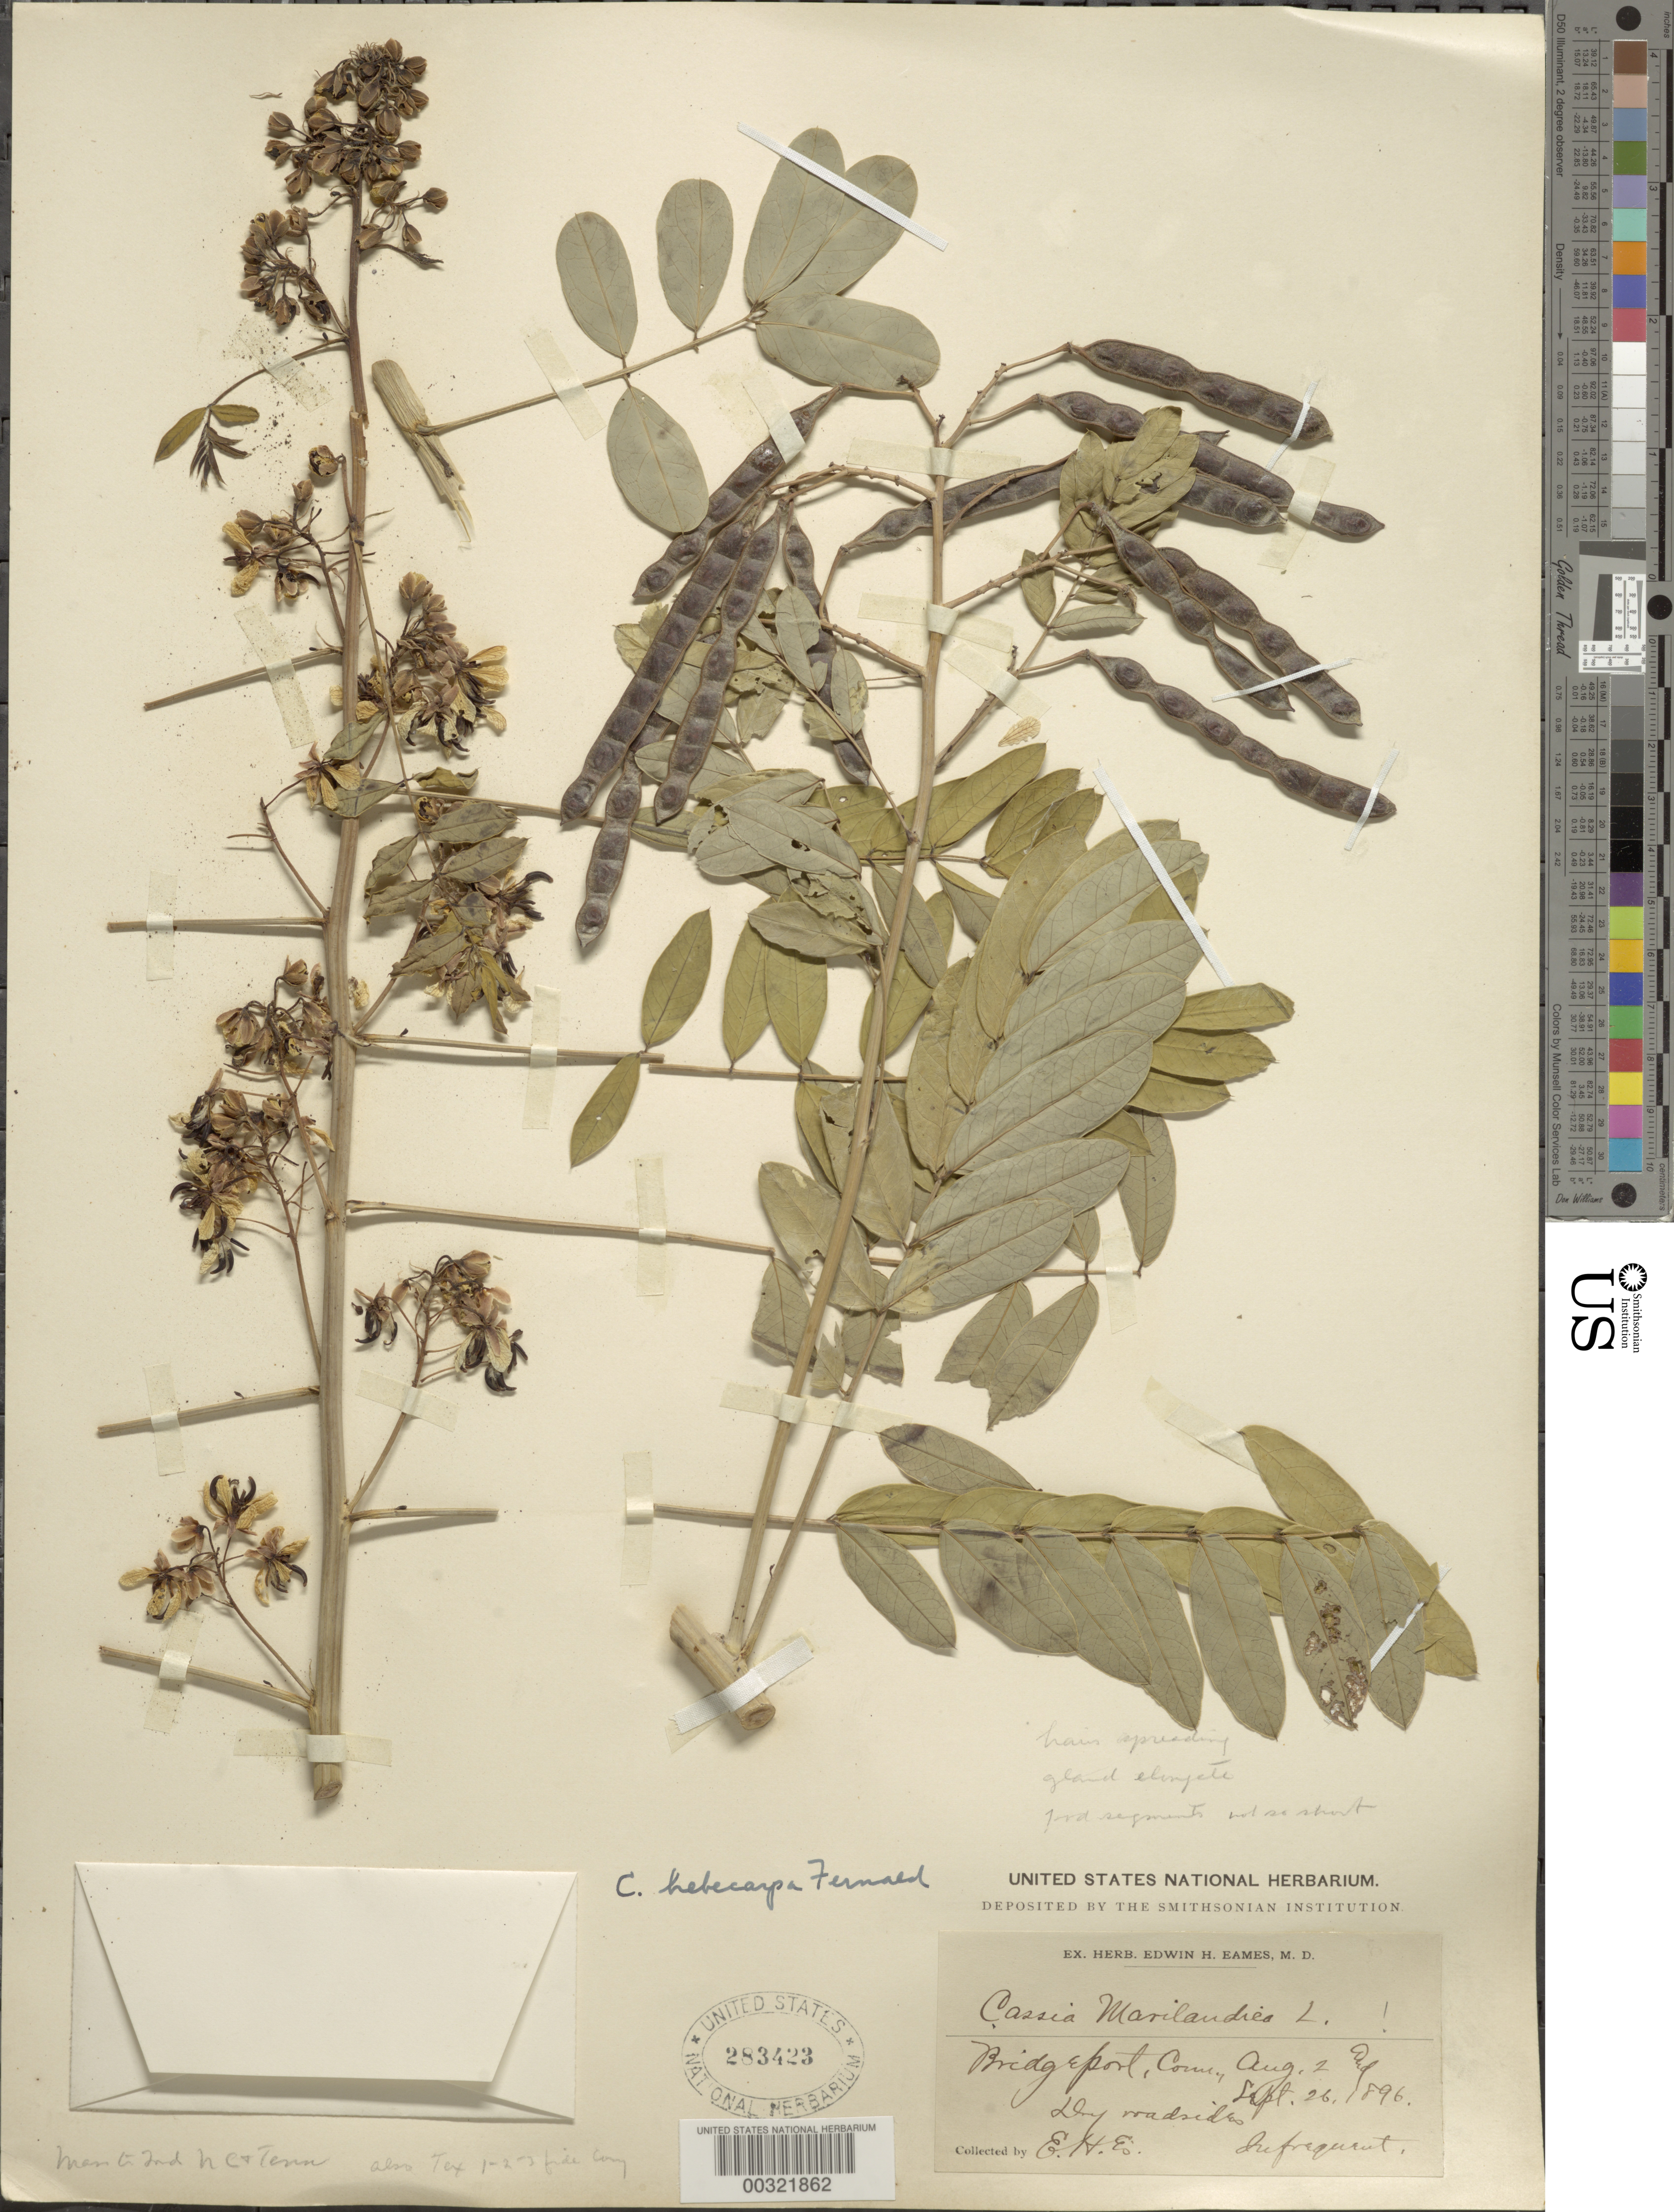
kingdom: Plantae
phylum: Tracheophyta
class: Magnoliopsida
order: Fabales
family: Fabaceae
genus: Senna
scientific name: Senna hebecarpa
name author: (Fernald) H.S. Irwin & Barneby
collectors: E. H. Eames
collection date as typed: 26 Sep 1896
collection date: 1896-09-26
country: United States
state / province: Connecticut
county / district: Fairfield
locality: Bridgeport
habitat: Dry roadside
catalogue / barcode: US 283423